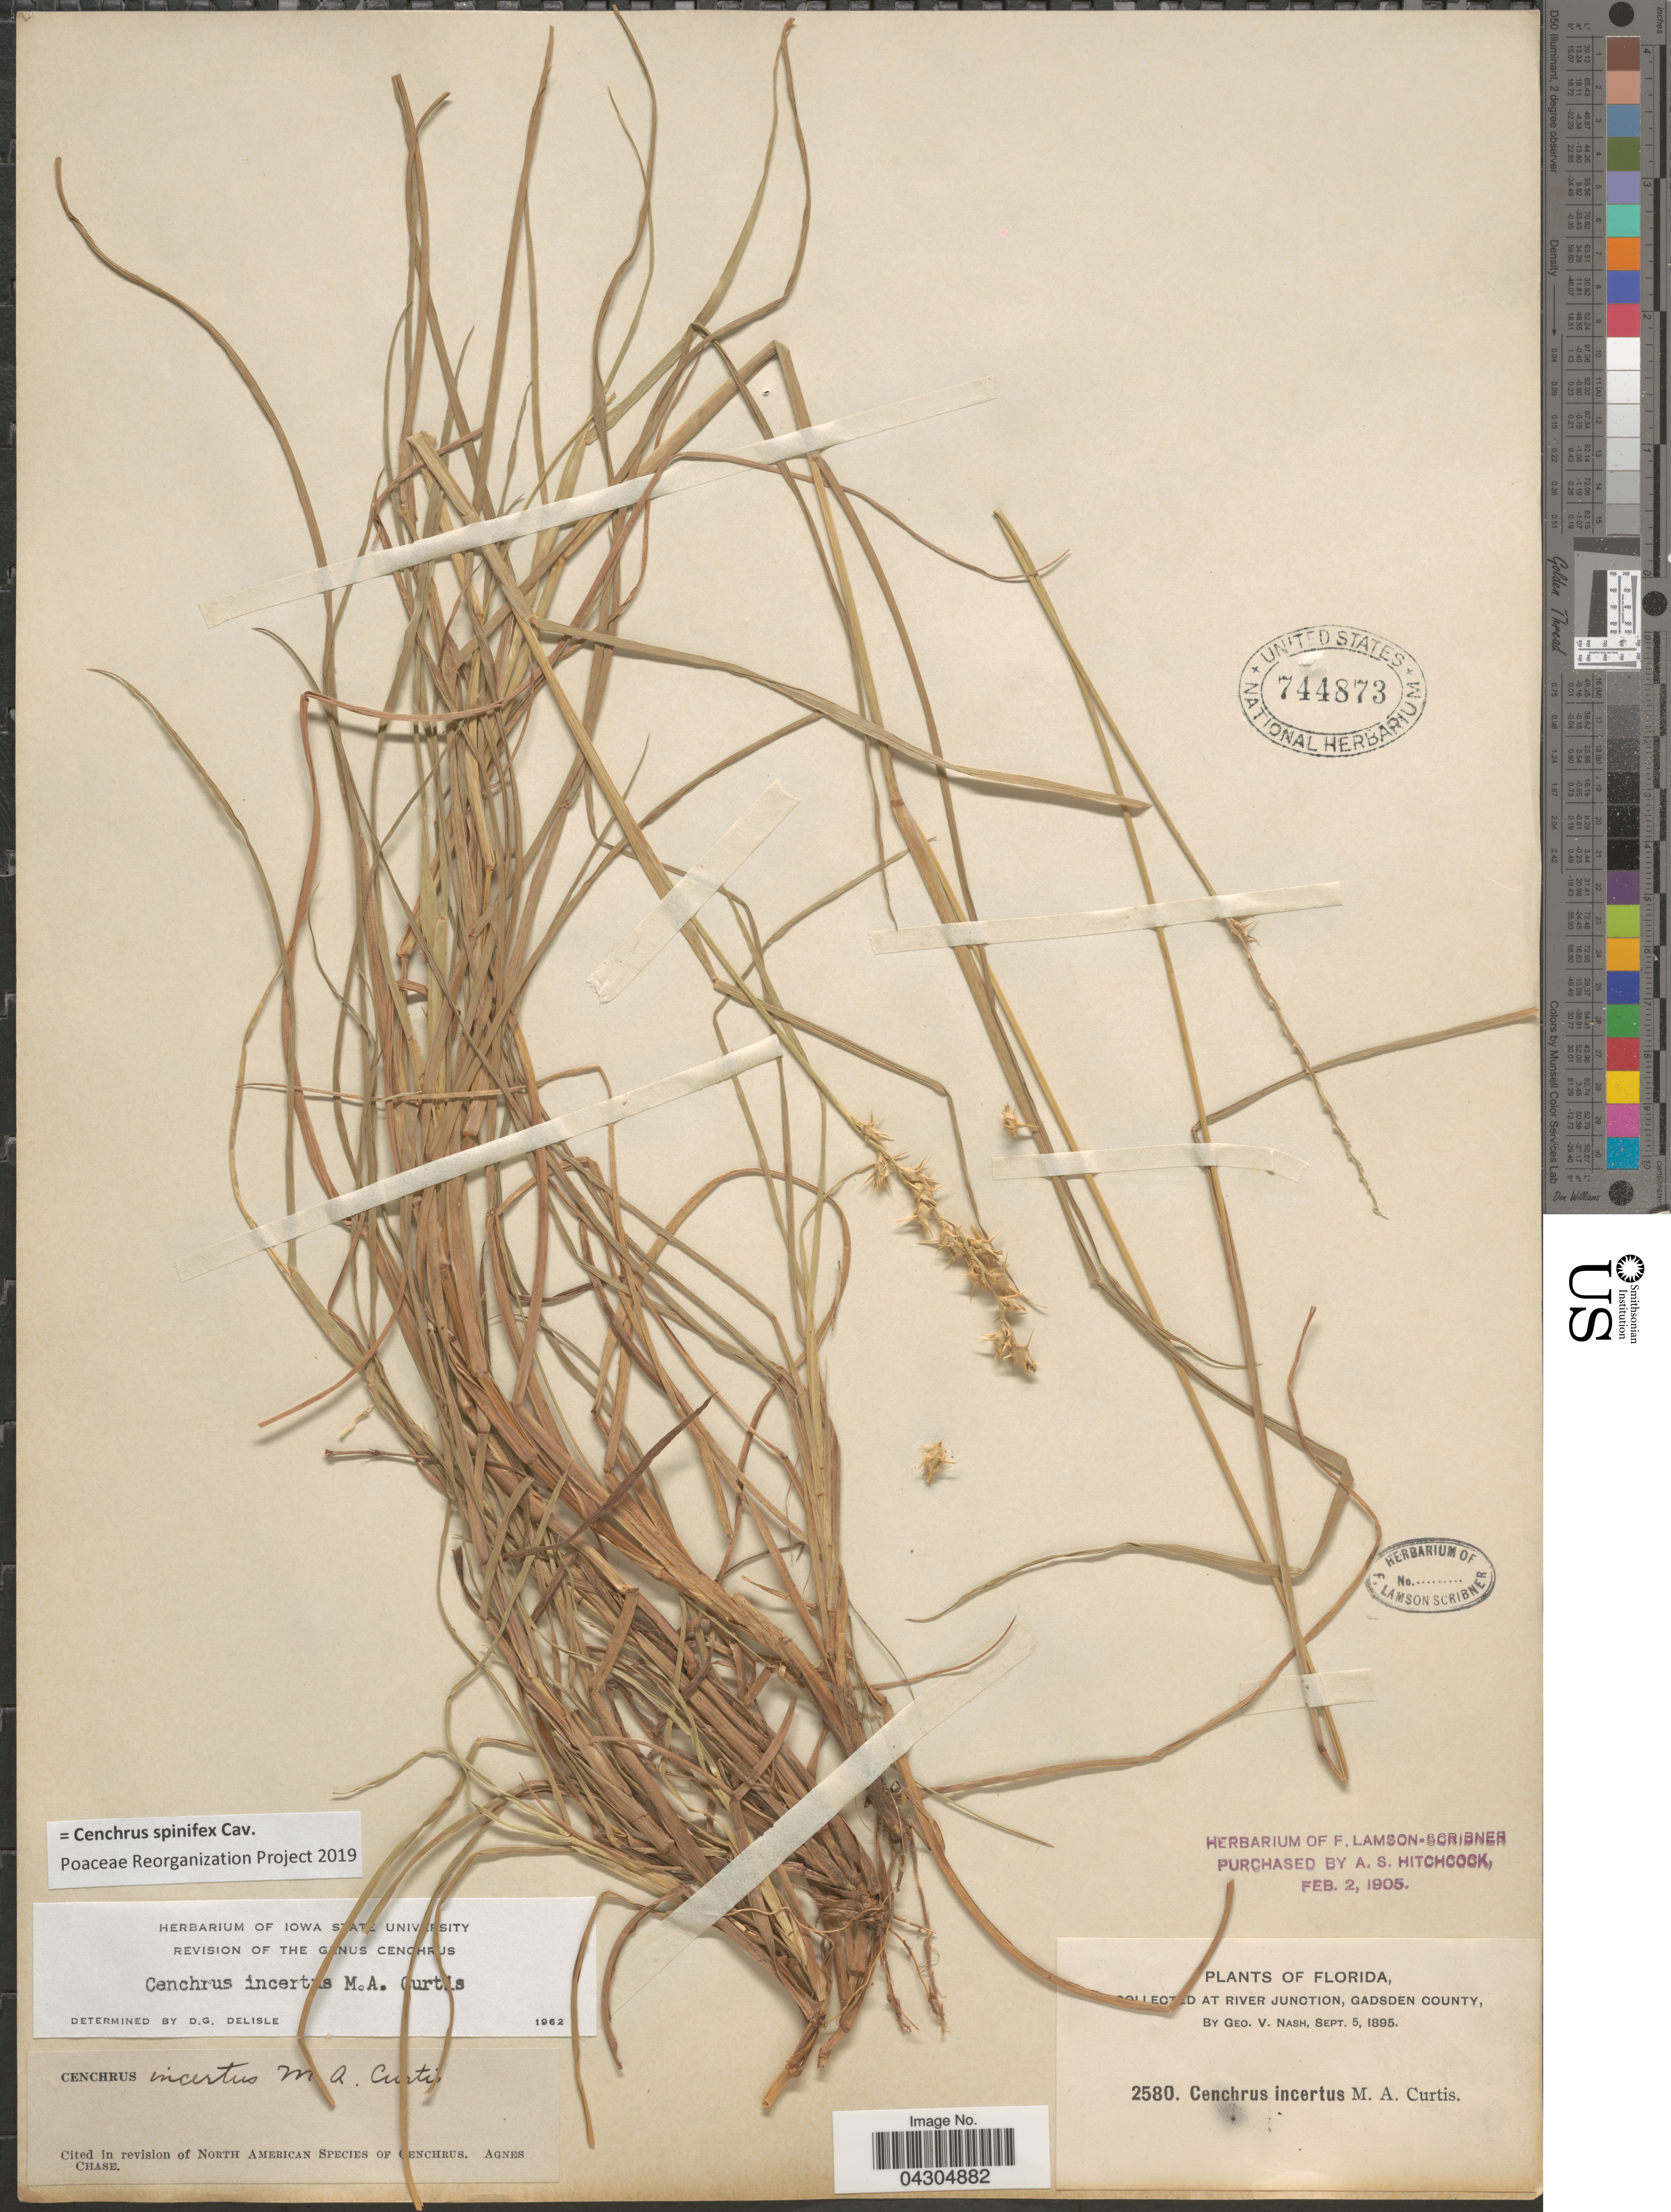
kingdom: Plantae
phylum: Tracheophyta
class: Liliopsida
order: Poales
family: Poaceae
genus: Cenchrus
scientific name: Cenchrus spinifex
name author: Cav.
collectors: G. V. Nash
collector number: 2580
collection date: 1895-09-05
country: United States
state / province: Florida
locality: At River Junction, Gadsden County.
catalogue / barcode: US 744873